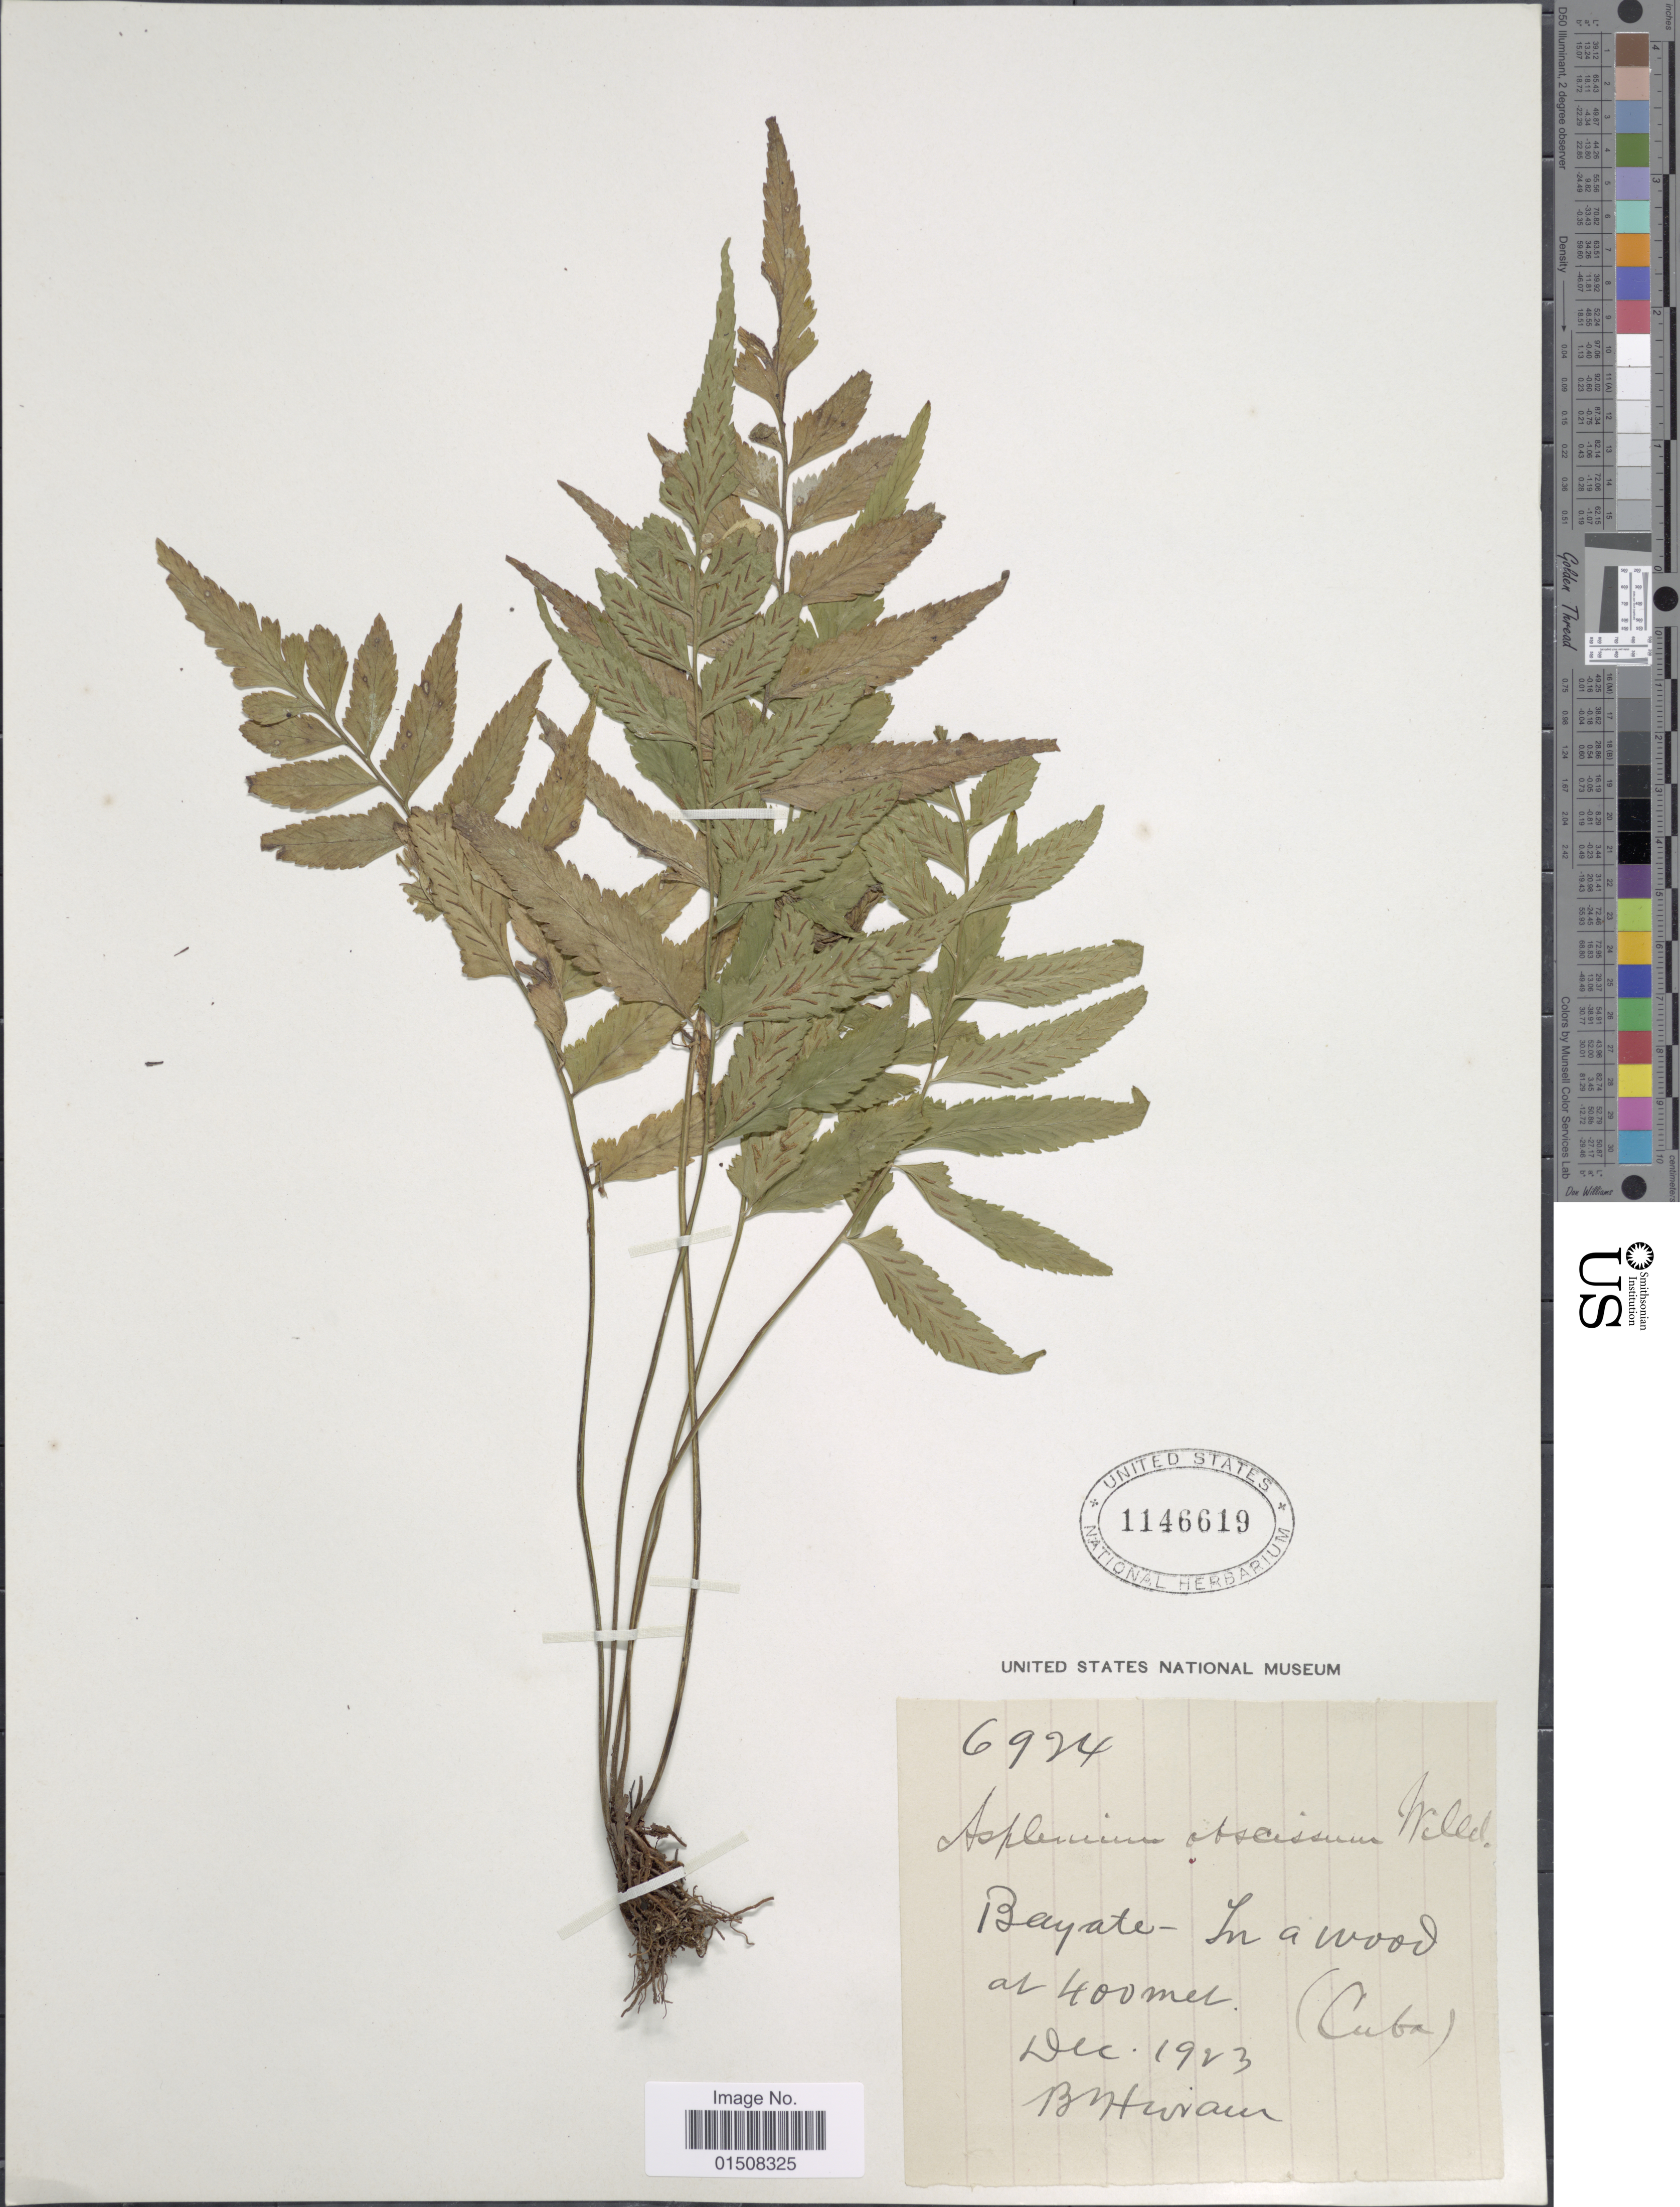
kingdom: Plantae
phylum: Tracheophyta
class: Polypodiopsida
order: Polypodiales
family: Aspleniaceae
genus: Asplenium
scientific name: Asplenium abscissum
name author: Willd.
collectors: Bro. Hioram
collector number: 6924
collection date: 1923-12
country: Cuba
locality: Bayate- In a wood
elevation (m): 400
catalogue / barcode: US 1146619